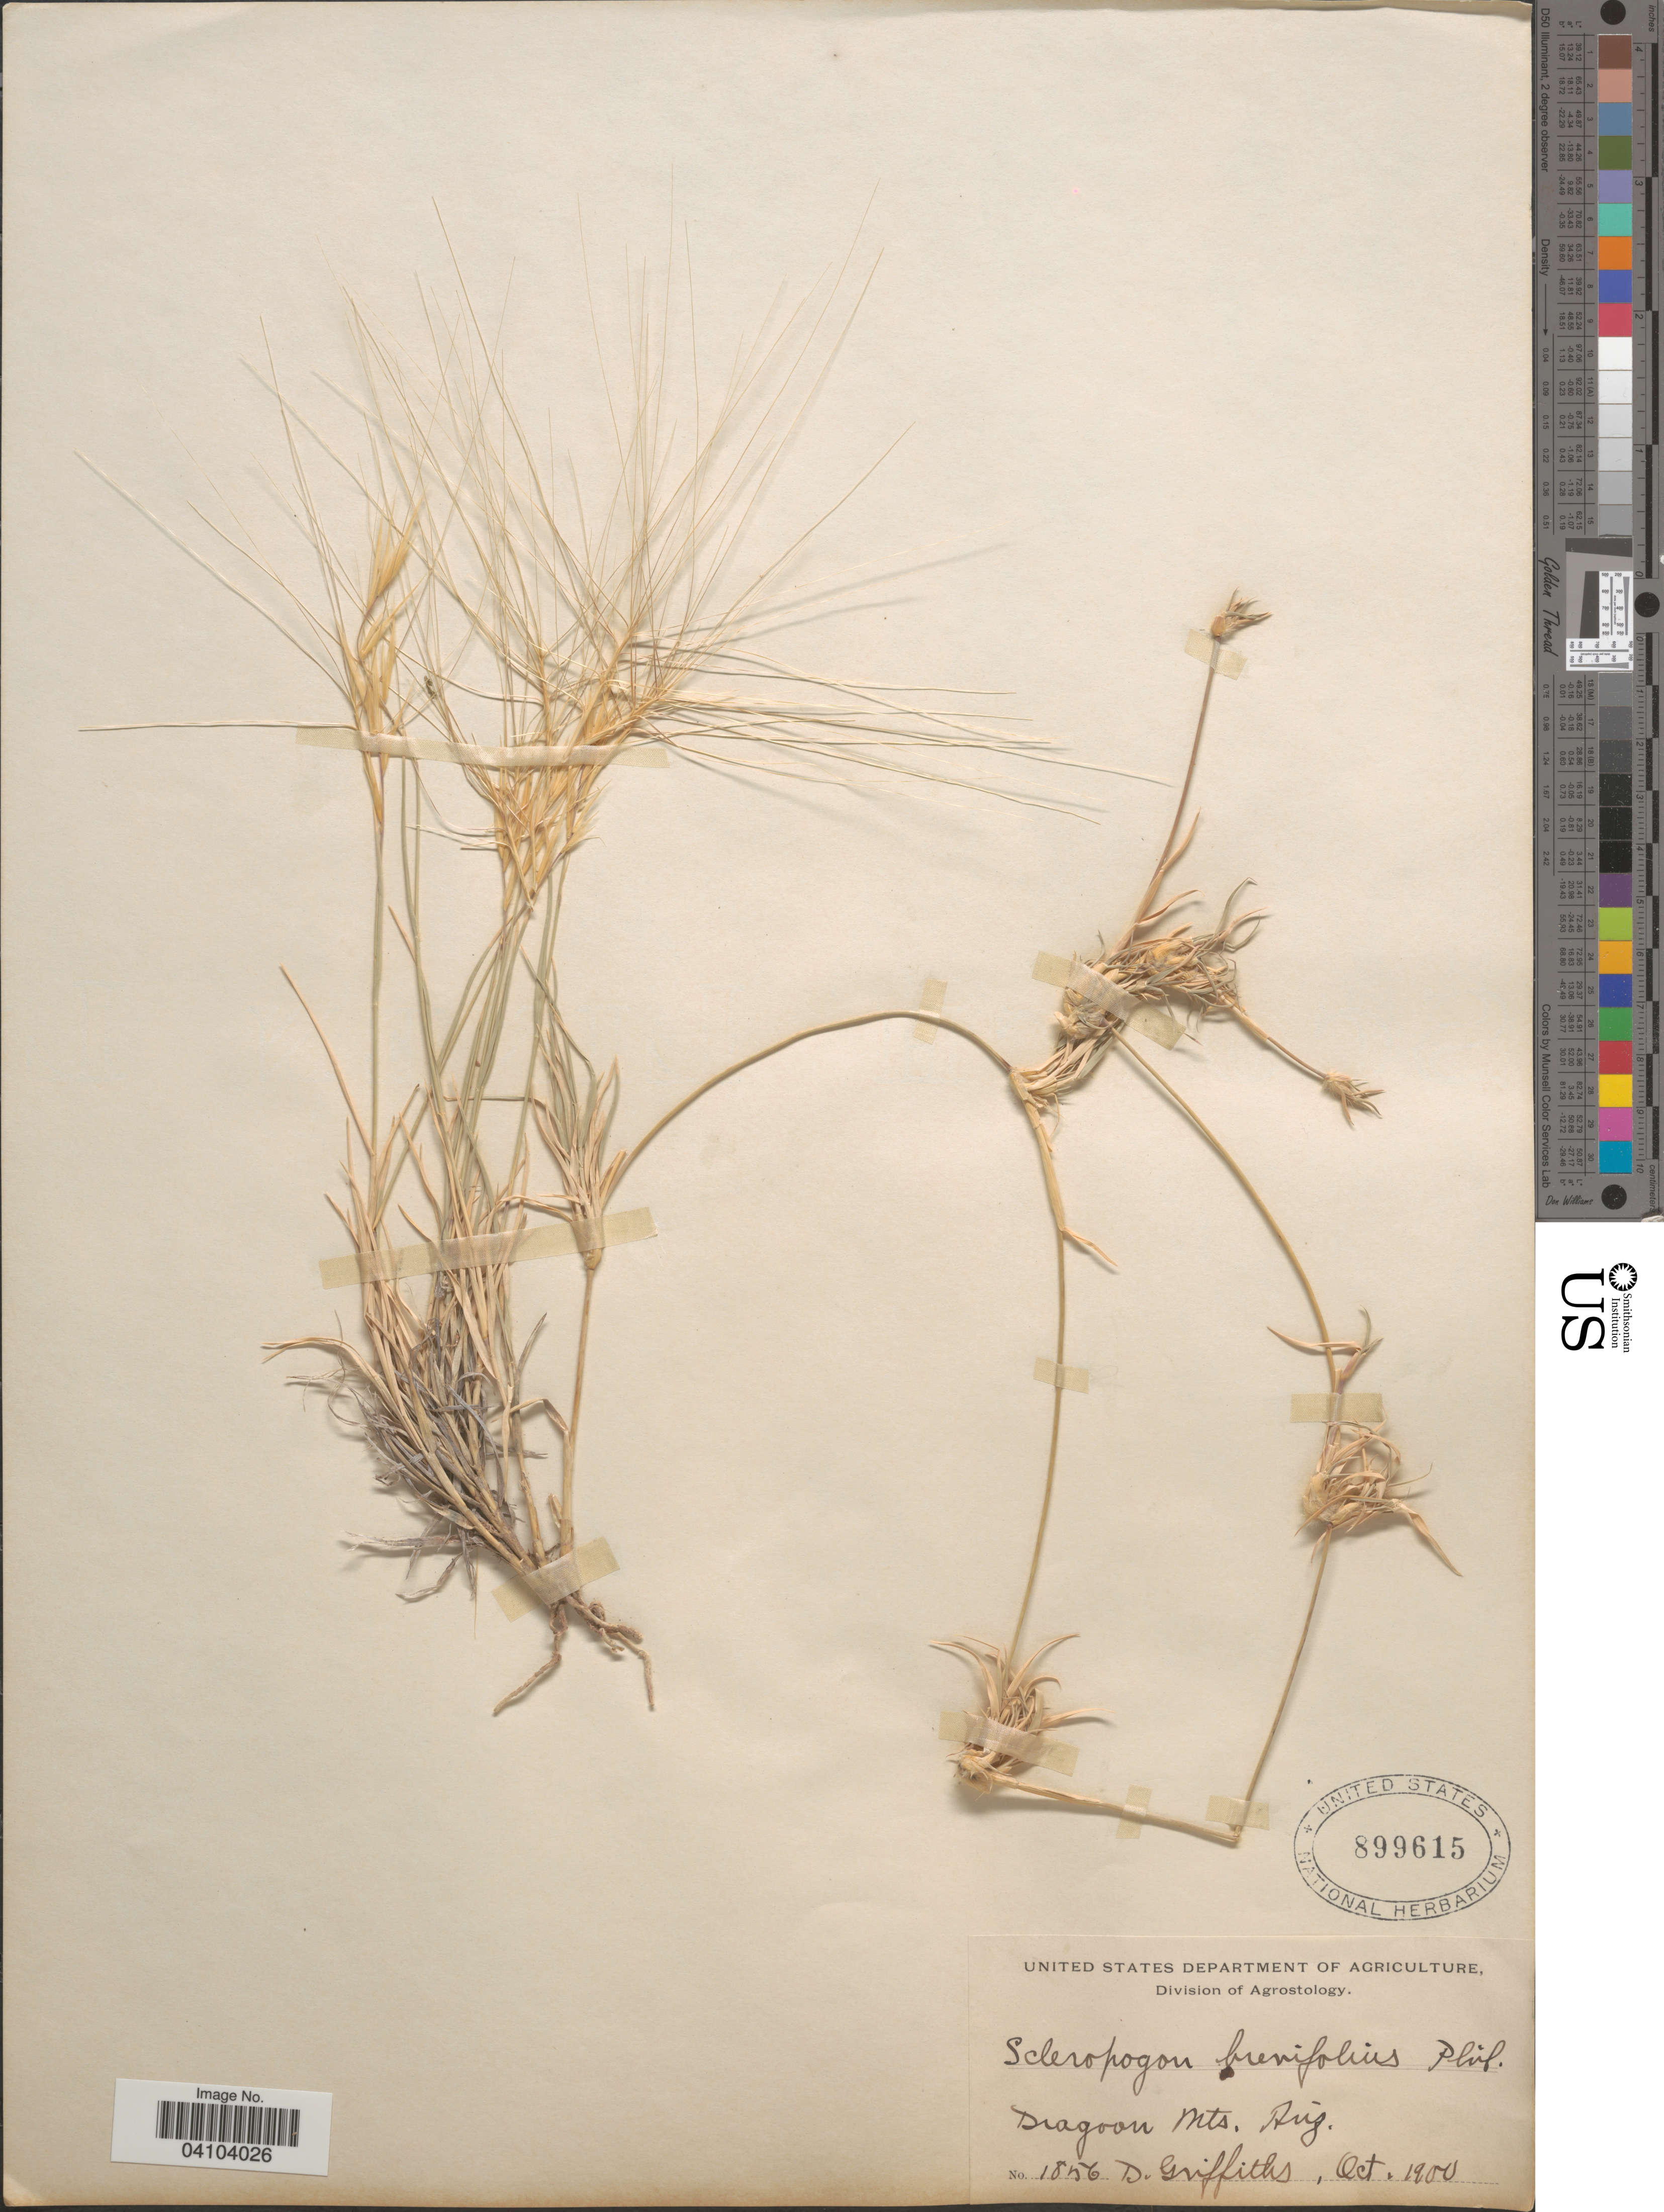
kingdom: Plantae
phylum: Tracheophyta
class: Liliopsida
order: Poales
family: Poaceae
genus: Scleropogon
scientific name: Scleropogon brevifolius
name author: Phil.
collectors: D. Griffiths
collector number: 1856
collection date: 1900-10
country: United States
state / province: Arizona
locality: Dragoon Mts.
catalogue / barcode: US 899615